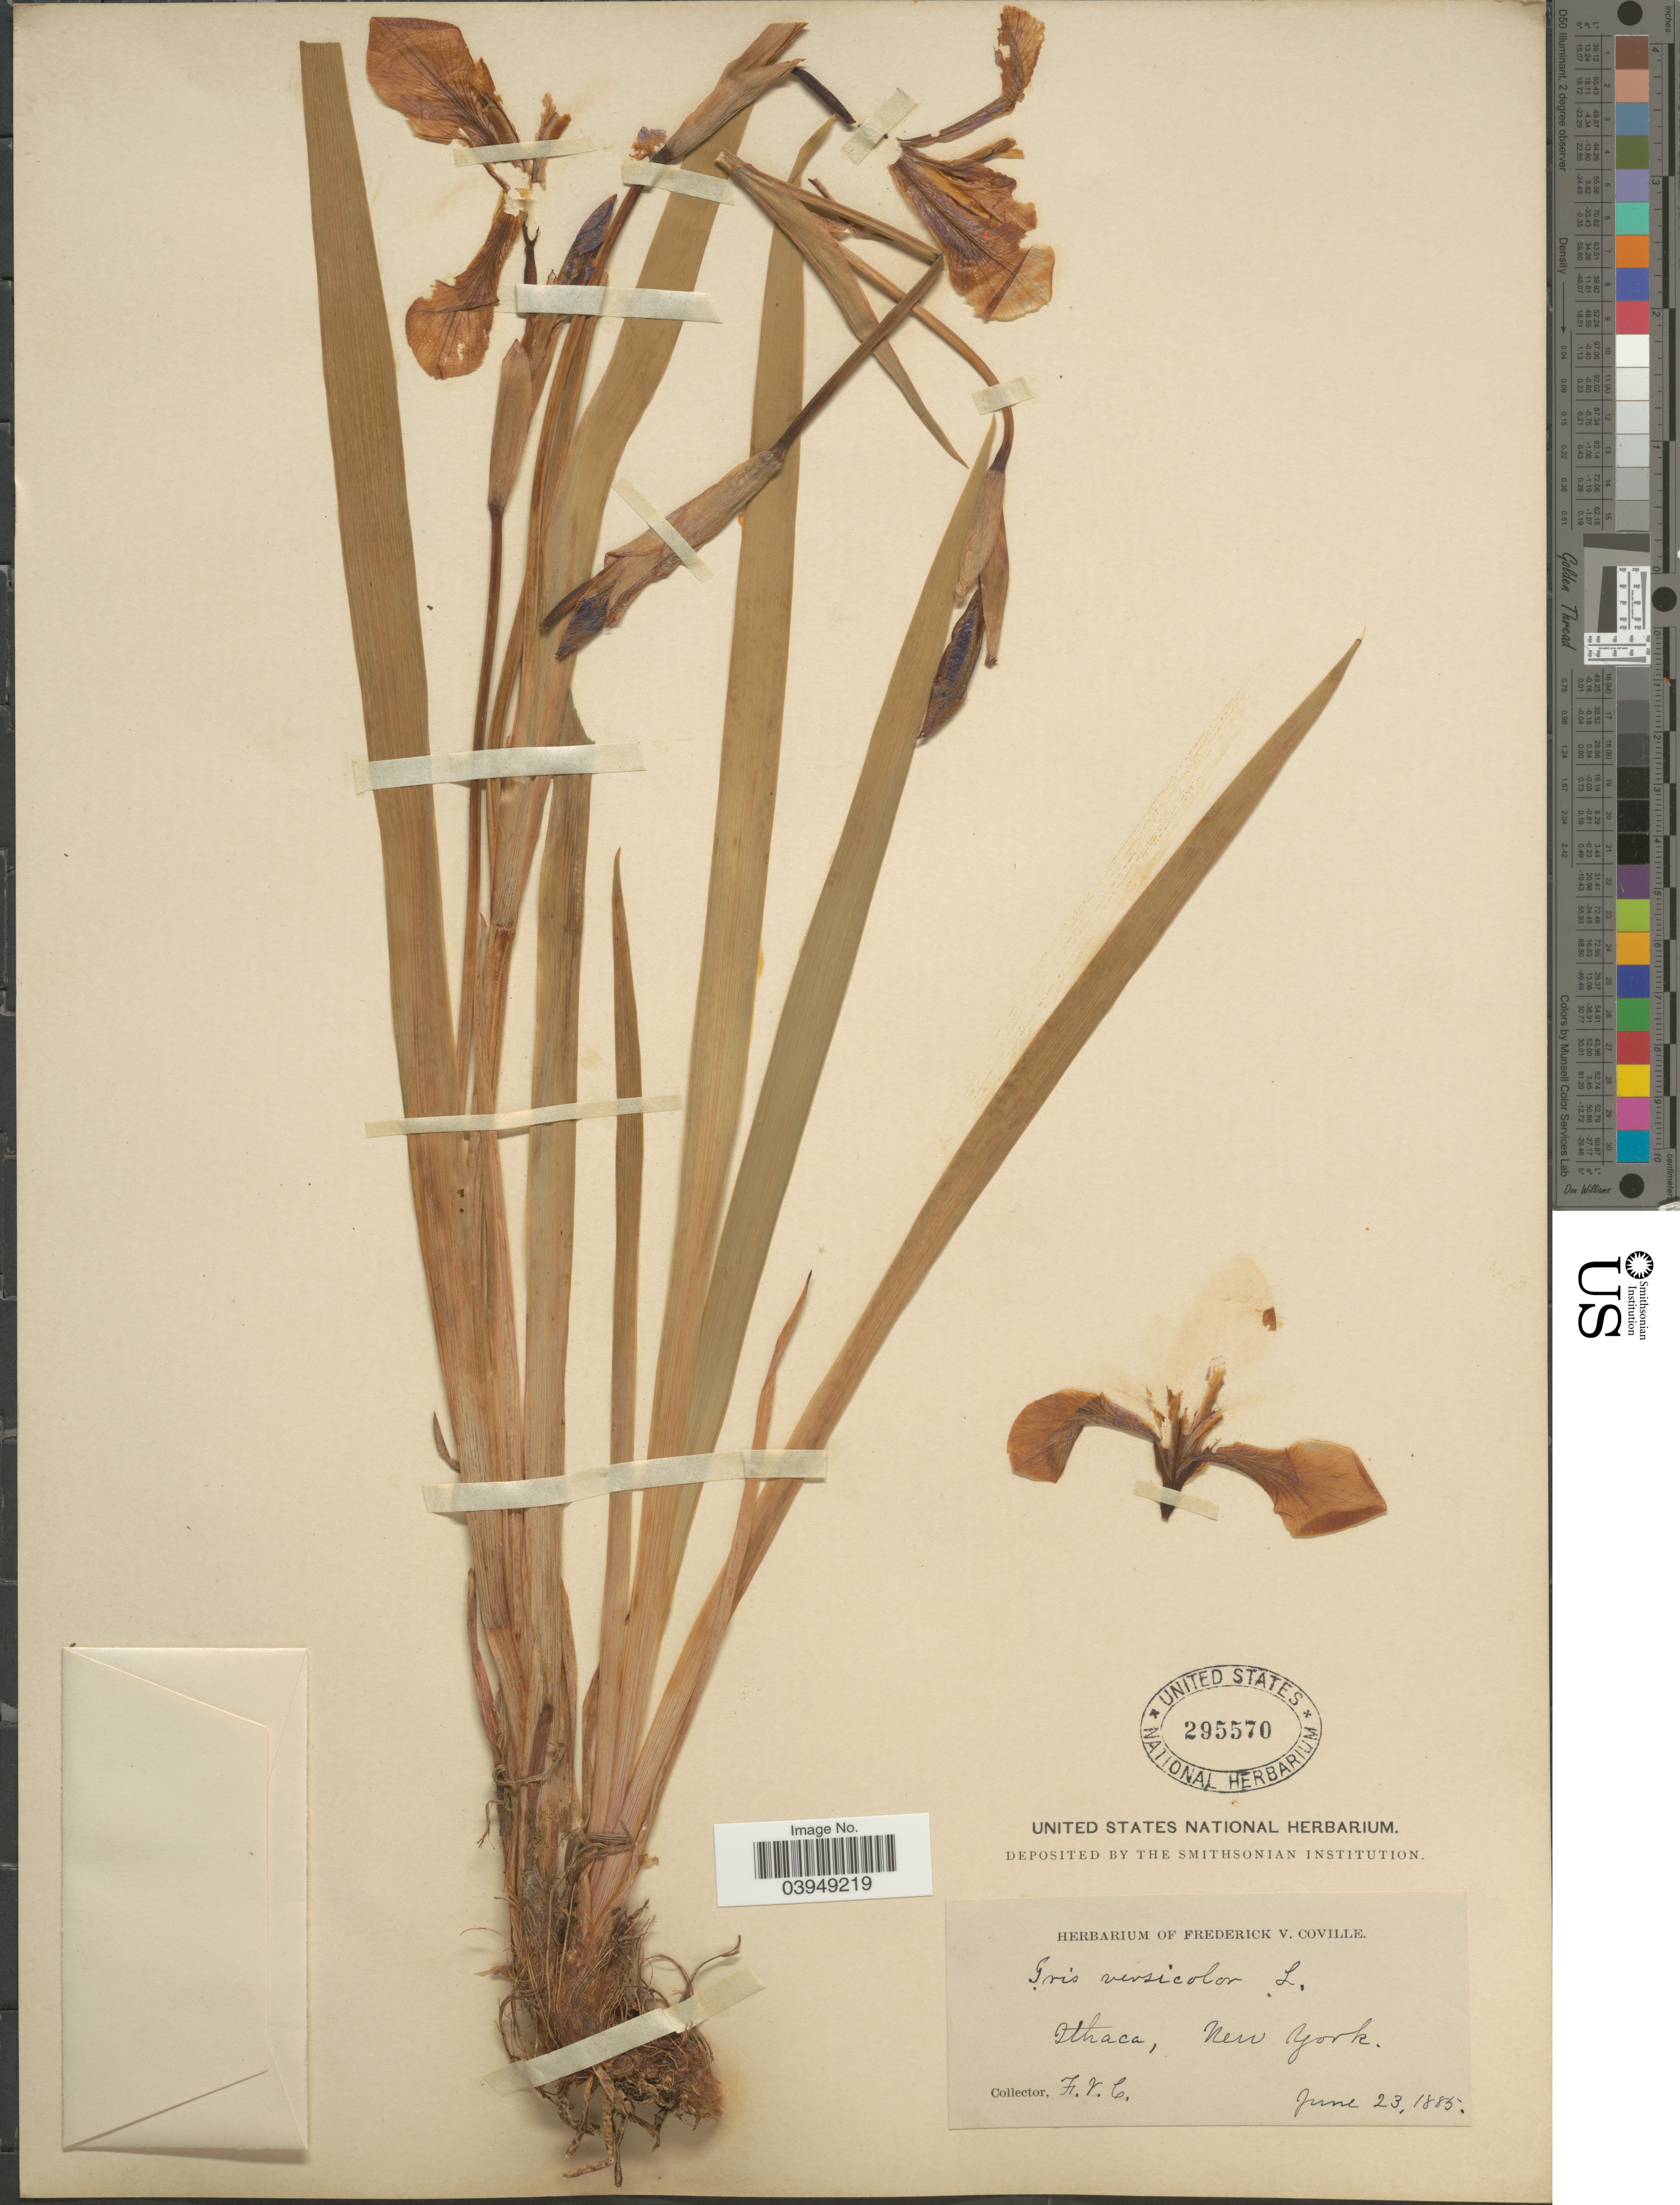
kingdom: Plantae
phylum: Tracheophyta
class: Liliopsida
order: Asparagales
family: Iridaceae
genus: Iris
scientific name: Iris versicolor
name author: L.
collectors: F. V. Coville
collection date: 1885-06-23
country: United States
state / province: New York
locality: Ithaca.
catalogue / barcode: US 295570